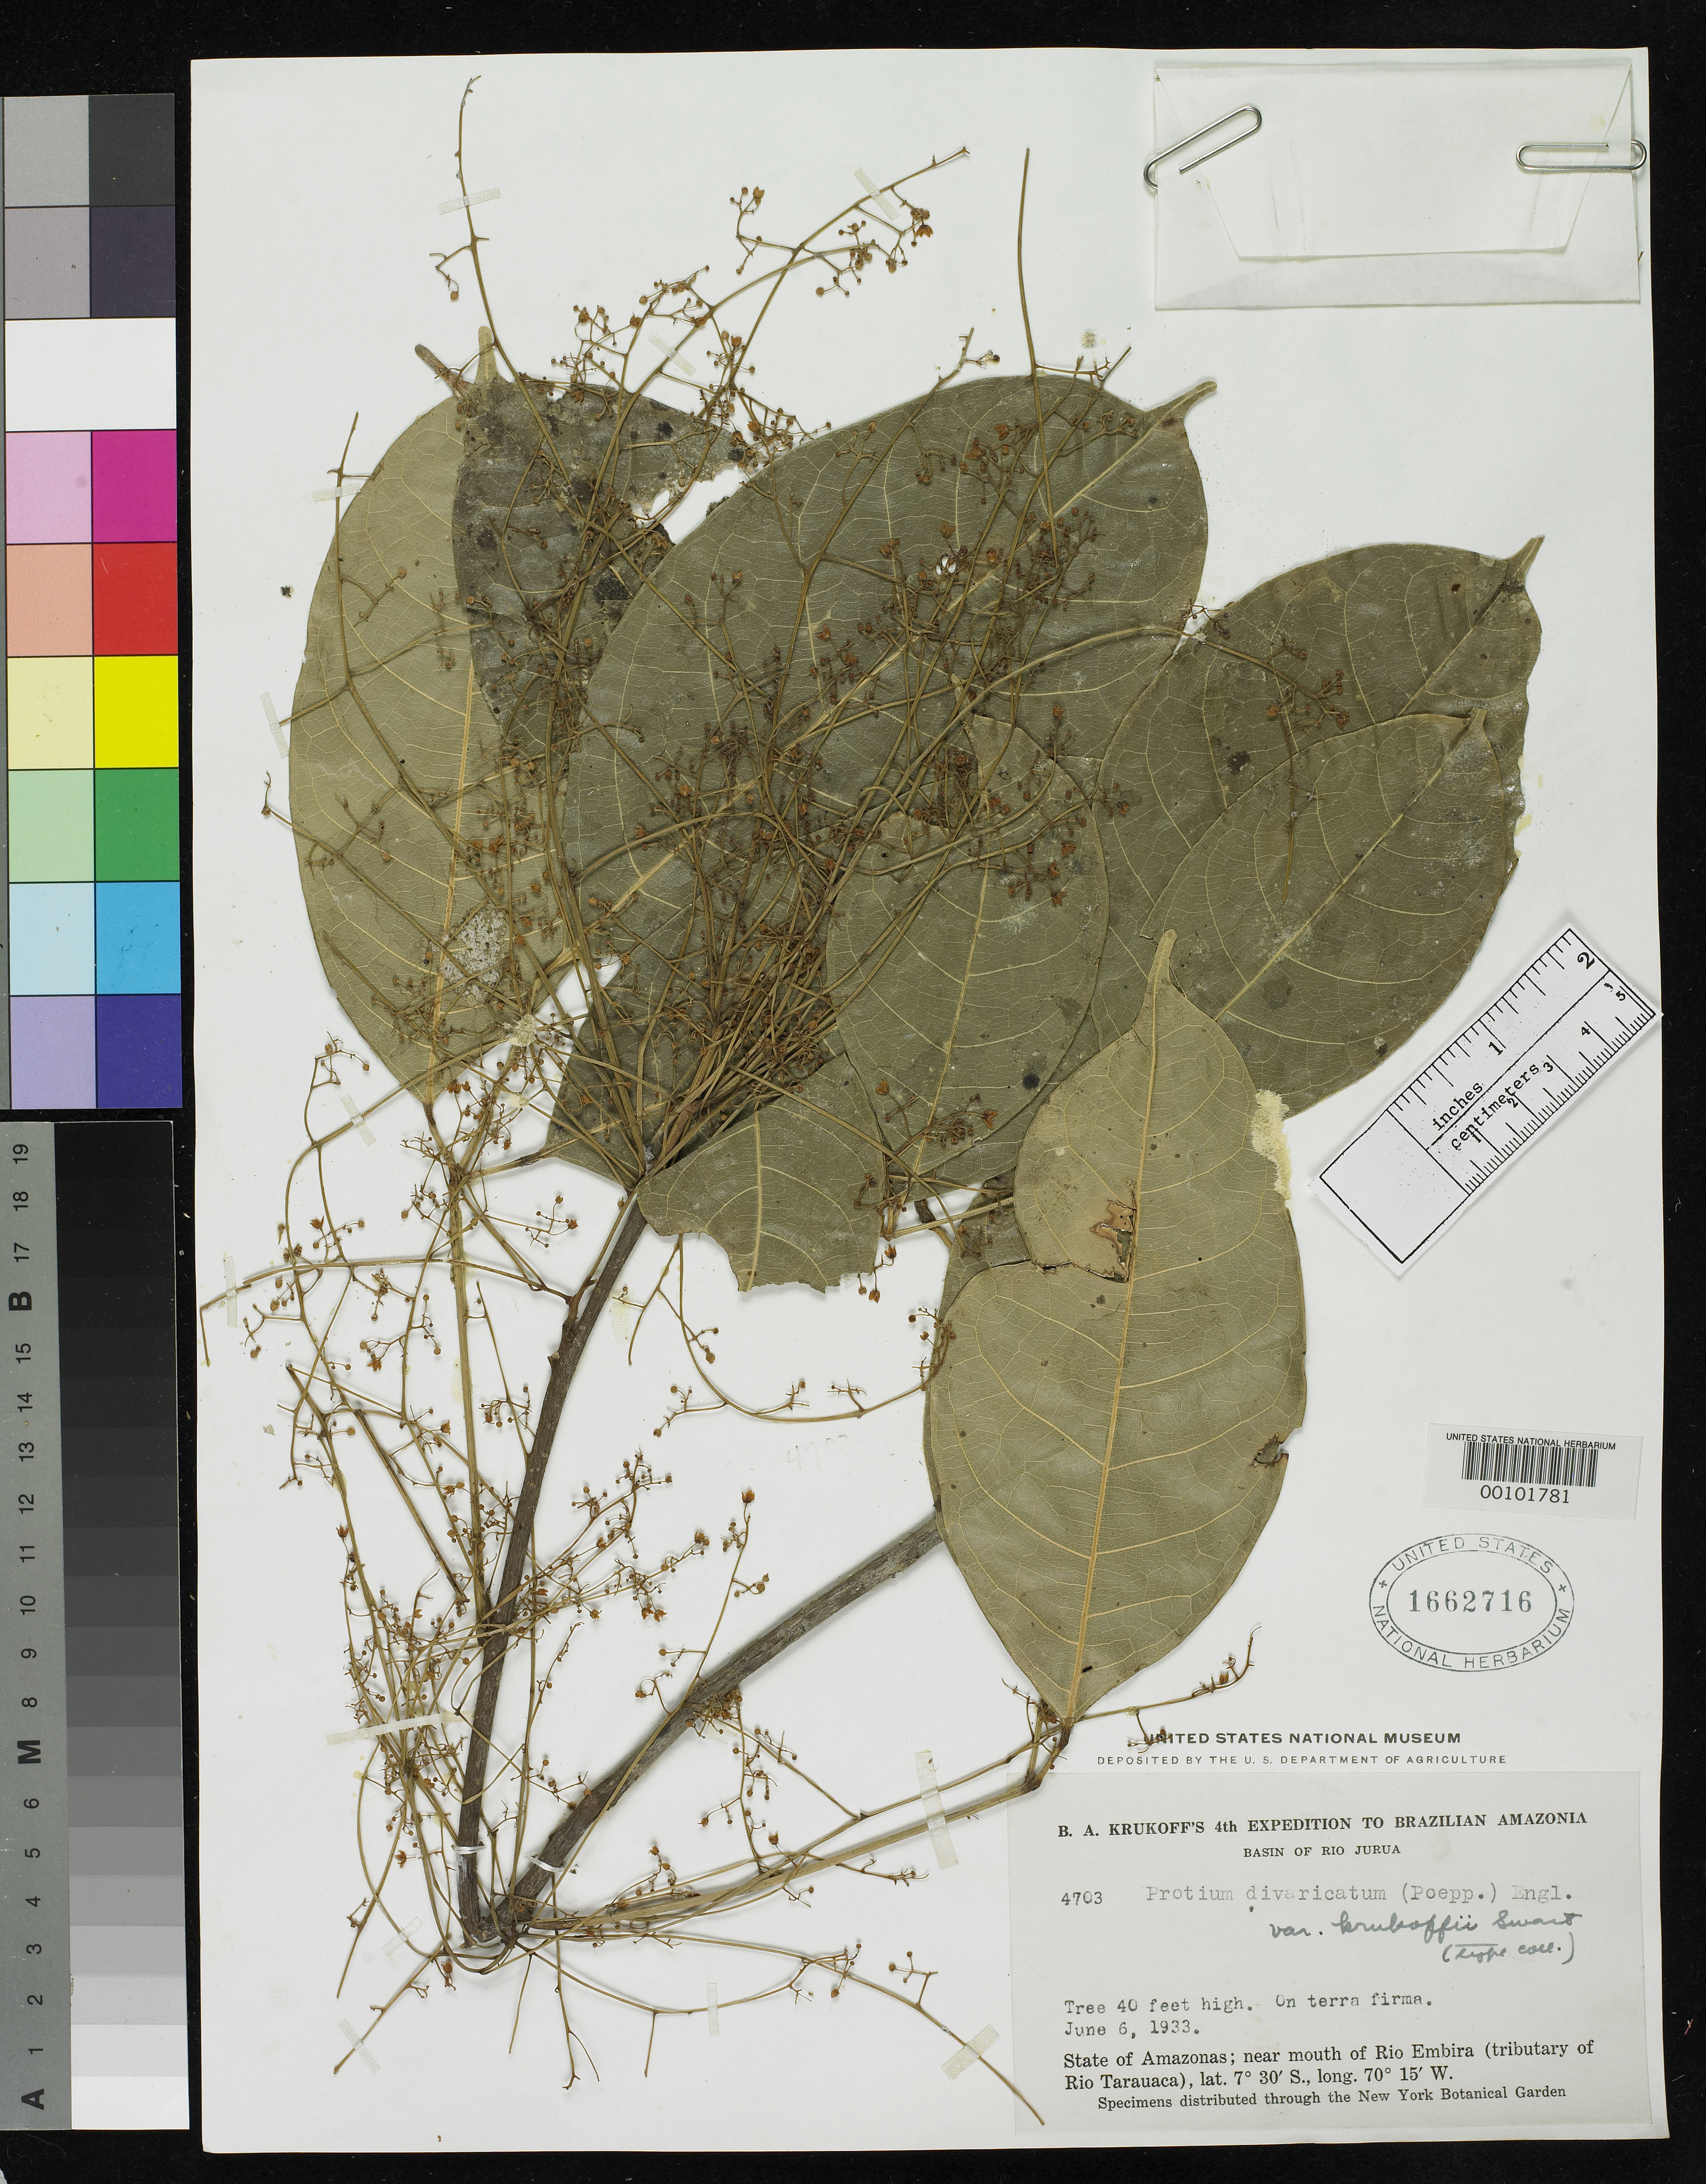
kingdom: Plantae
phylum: Tracheophyta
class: Magnoliopsida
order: Sapindales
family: Burseraceae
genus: Protium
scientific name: Protium divaricatum var. krukoffii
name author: Swart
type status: Isotype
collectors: B. A. Krukoff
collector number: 4703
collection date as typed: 06 Jun 1933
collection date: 1933-06-06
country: Brazil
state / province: Amazonas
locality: Near mouth of Rio Embira, tribuatary of Rio Tarauaca, basin of Rio Jurua.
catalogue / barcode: US 1662716